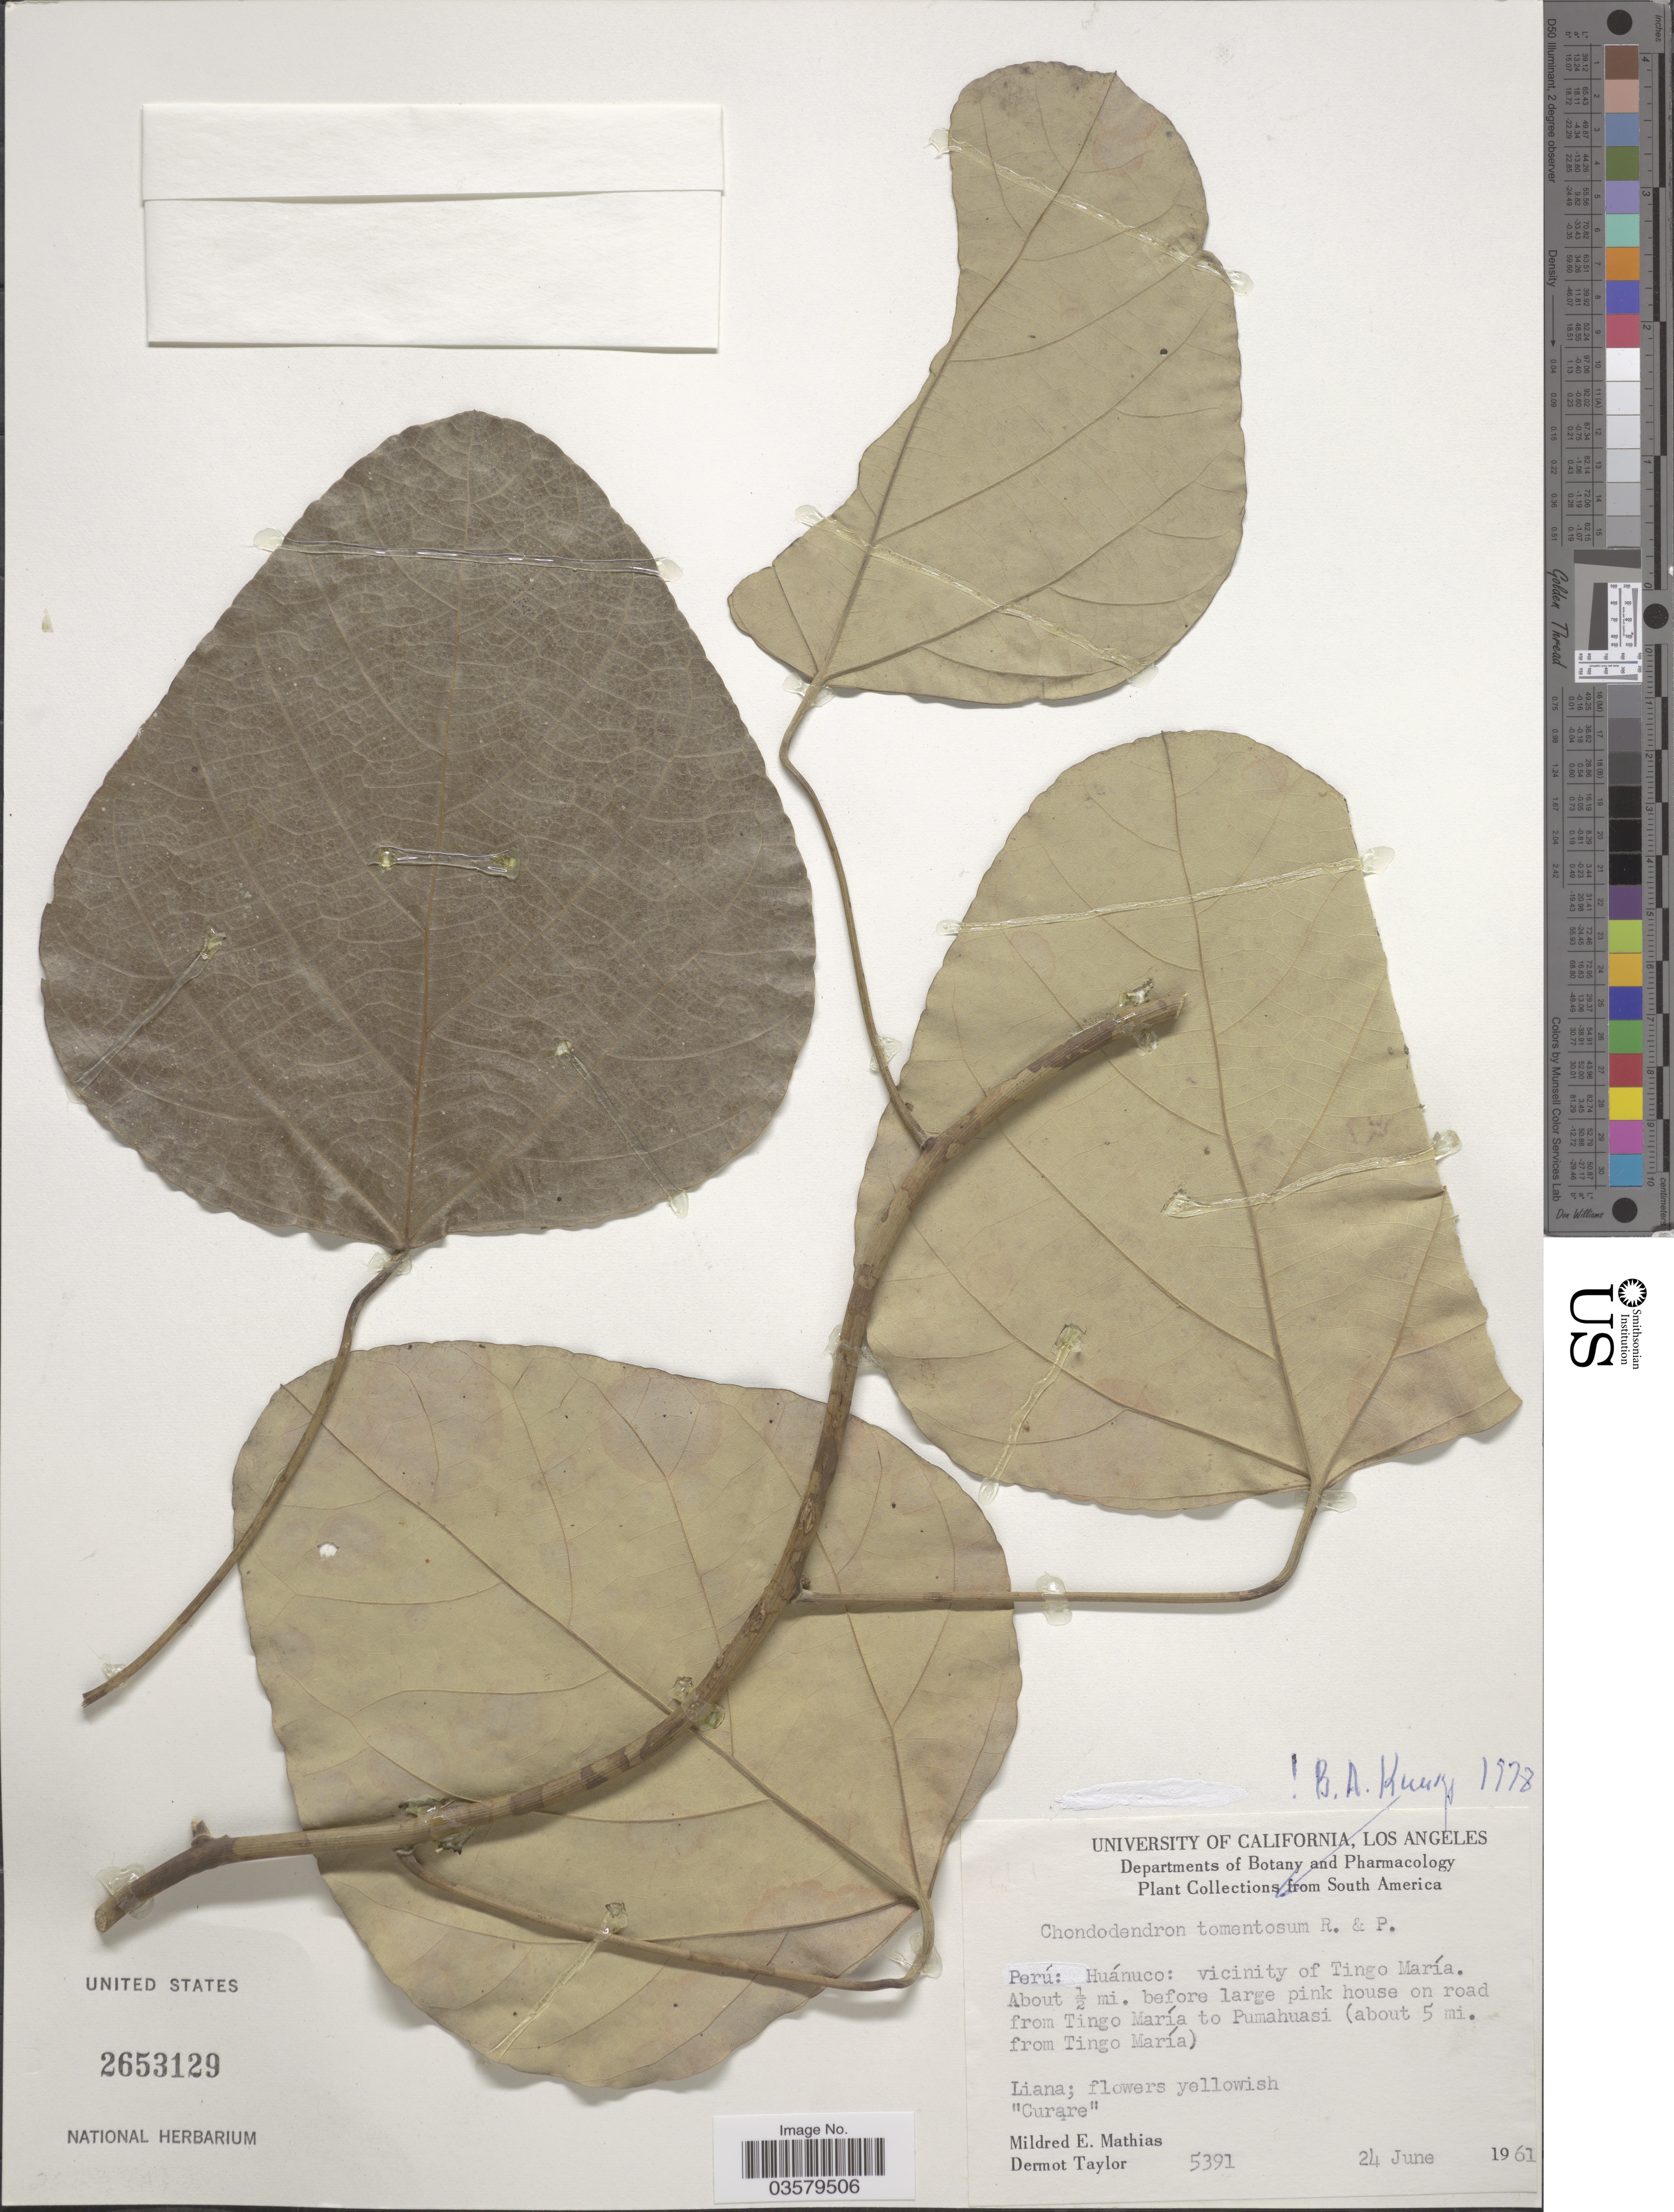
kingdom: Plantae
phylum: Tracheophyta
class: Magnoliopsida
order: Ranunculales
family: Menispermaceae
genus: Chondrodendron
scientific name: Chondrodendron tomentosum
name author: Ruiz & Pav.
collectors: M. E. Mathias & D. Taylor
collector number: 5391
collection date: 1961-06-24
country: Peru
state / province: Huánuco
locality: Vicinity of Tingo María. About ½ mi. before large pink house on road from Tingo María to Pumahuasi (about 5 mi. from Tingo María).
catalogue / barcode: US 2653129